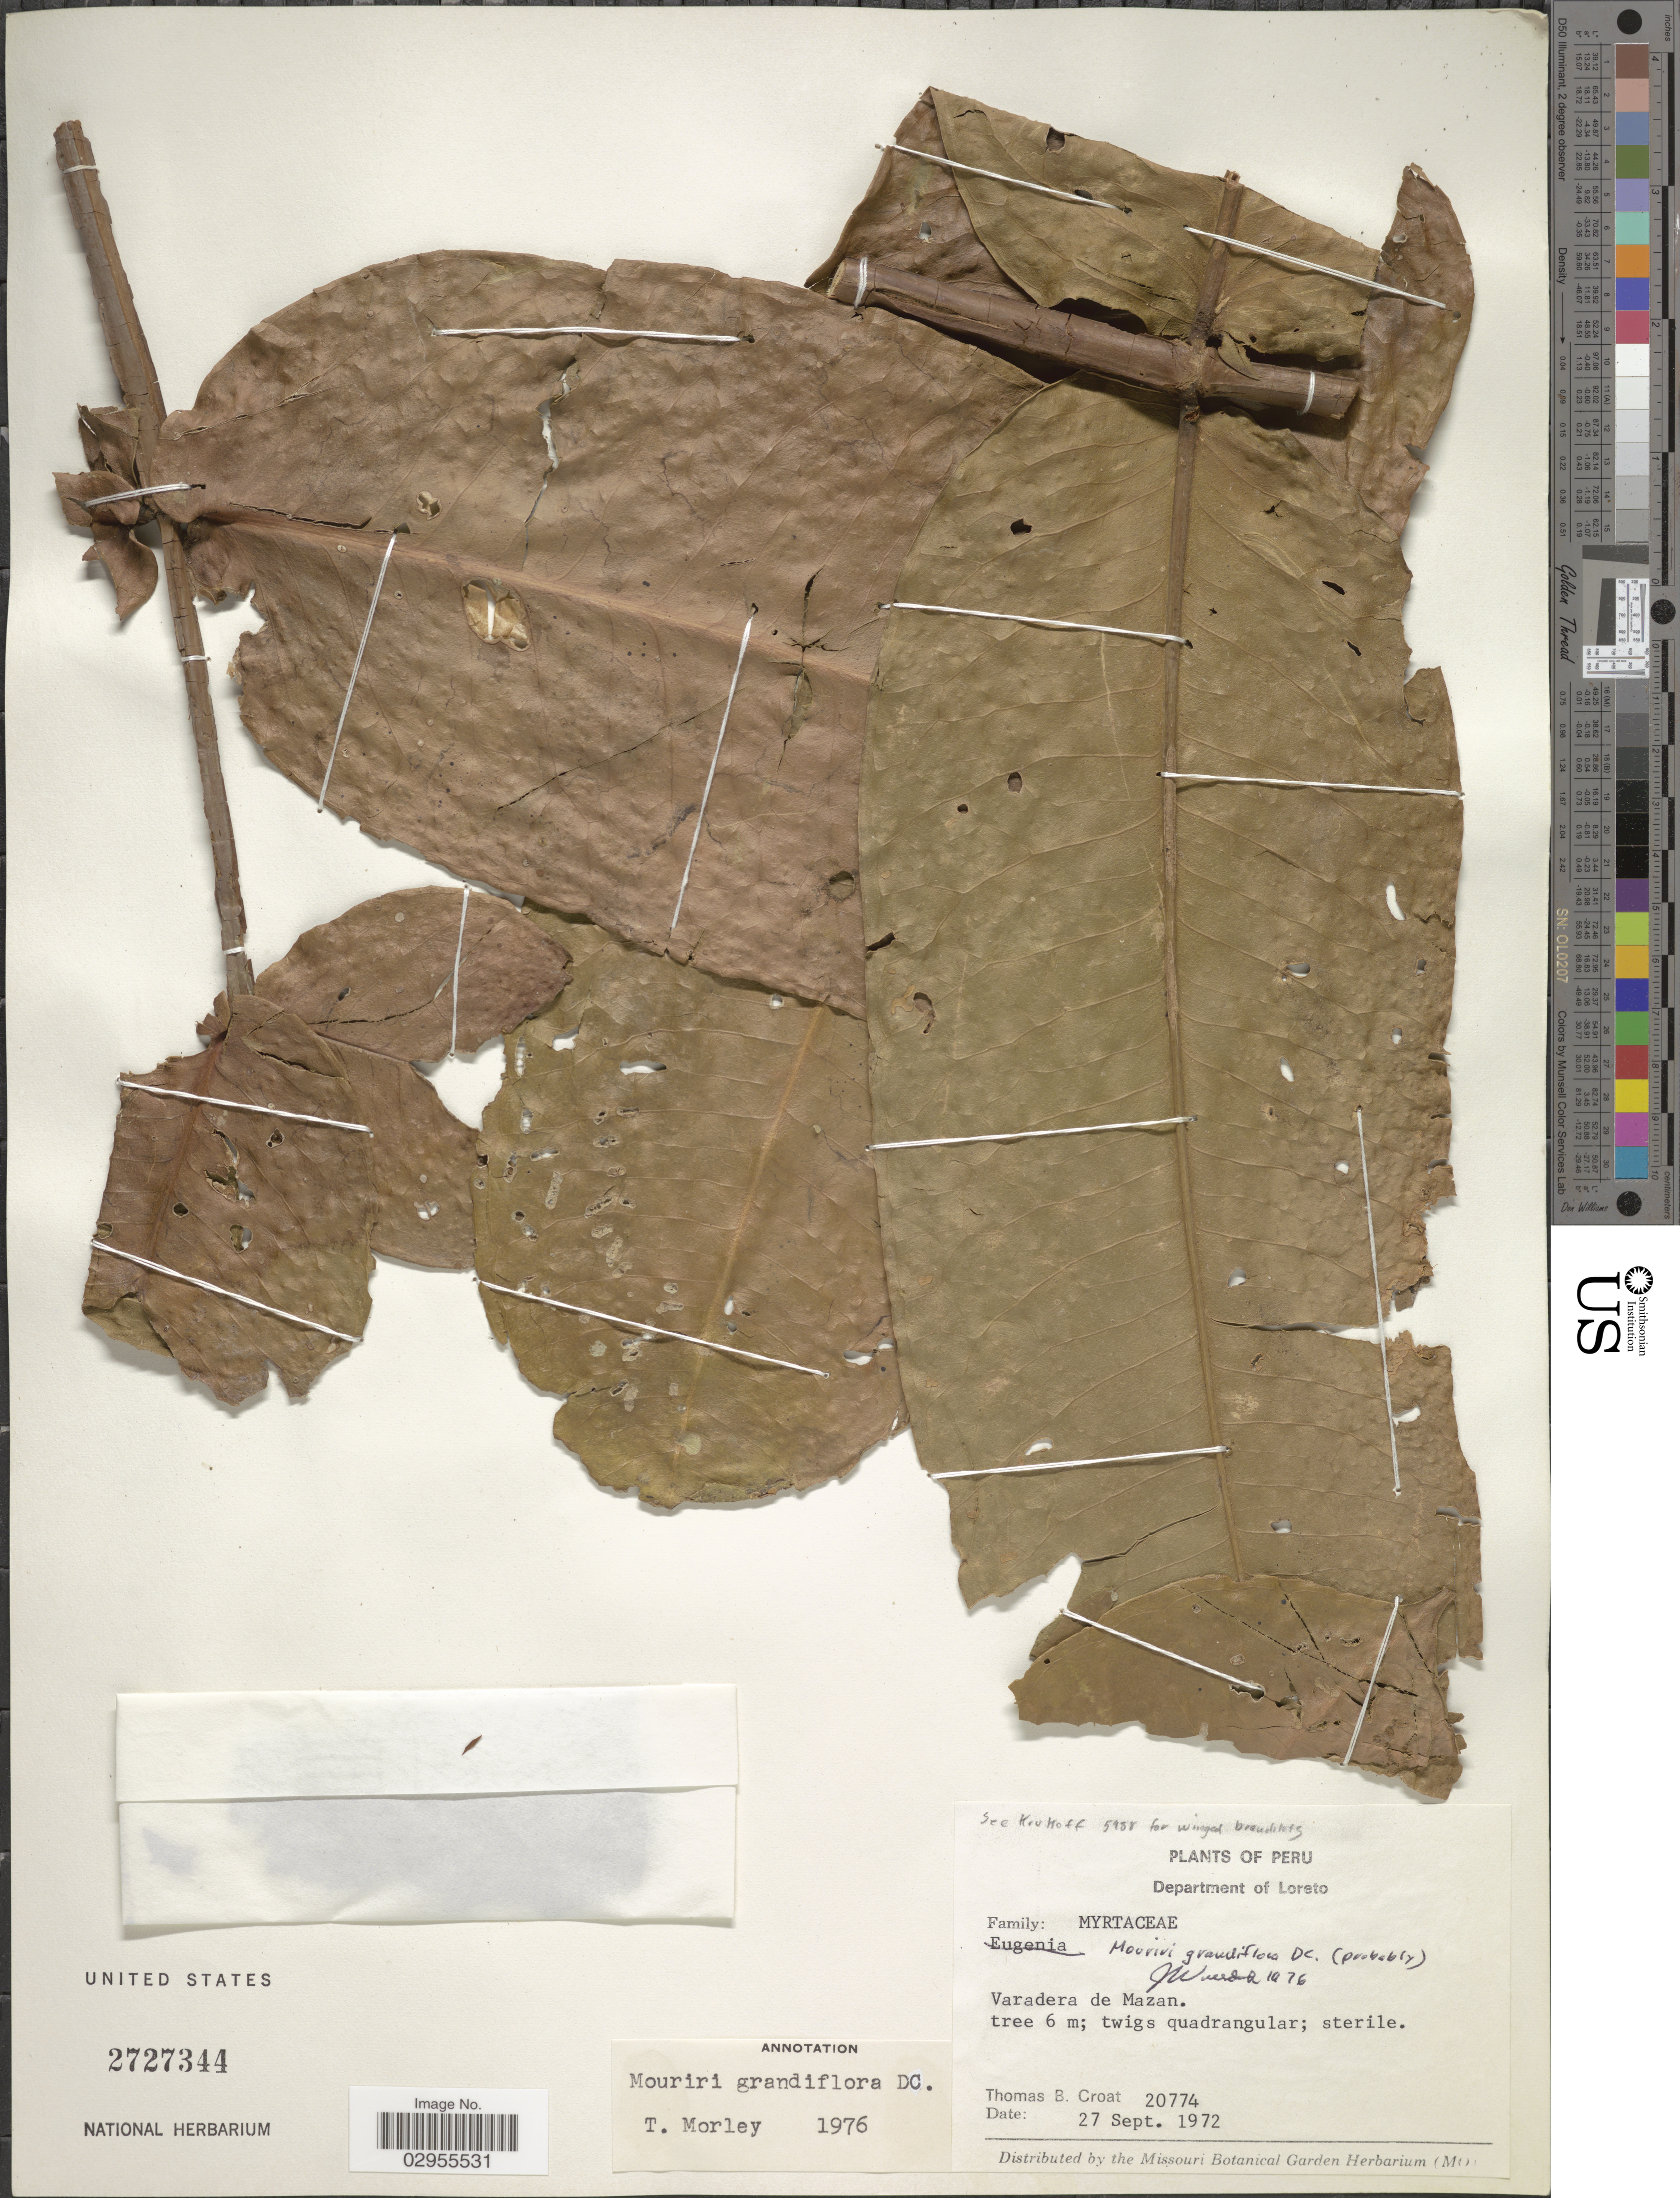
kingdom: Plantae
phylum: Tracheophyta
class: Magnoliopsida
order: Myrtales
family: Melastomataceae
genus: Mouriri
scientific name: Mouriri grandiflora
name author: DC.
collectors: T. B. Croat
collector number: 20774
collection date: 1972-09-27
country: Peru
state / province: Loreto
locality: Department of Loreto. Varadera de Mazan.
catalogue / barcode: US 2727344